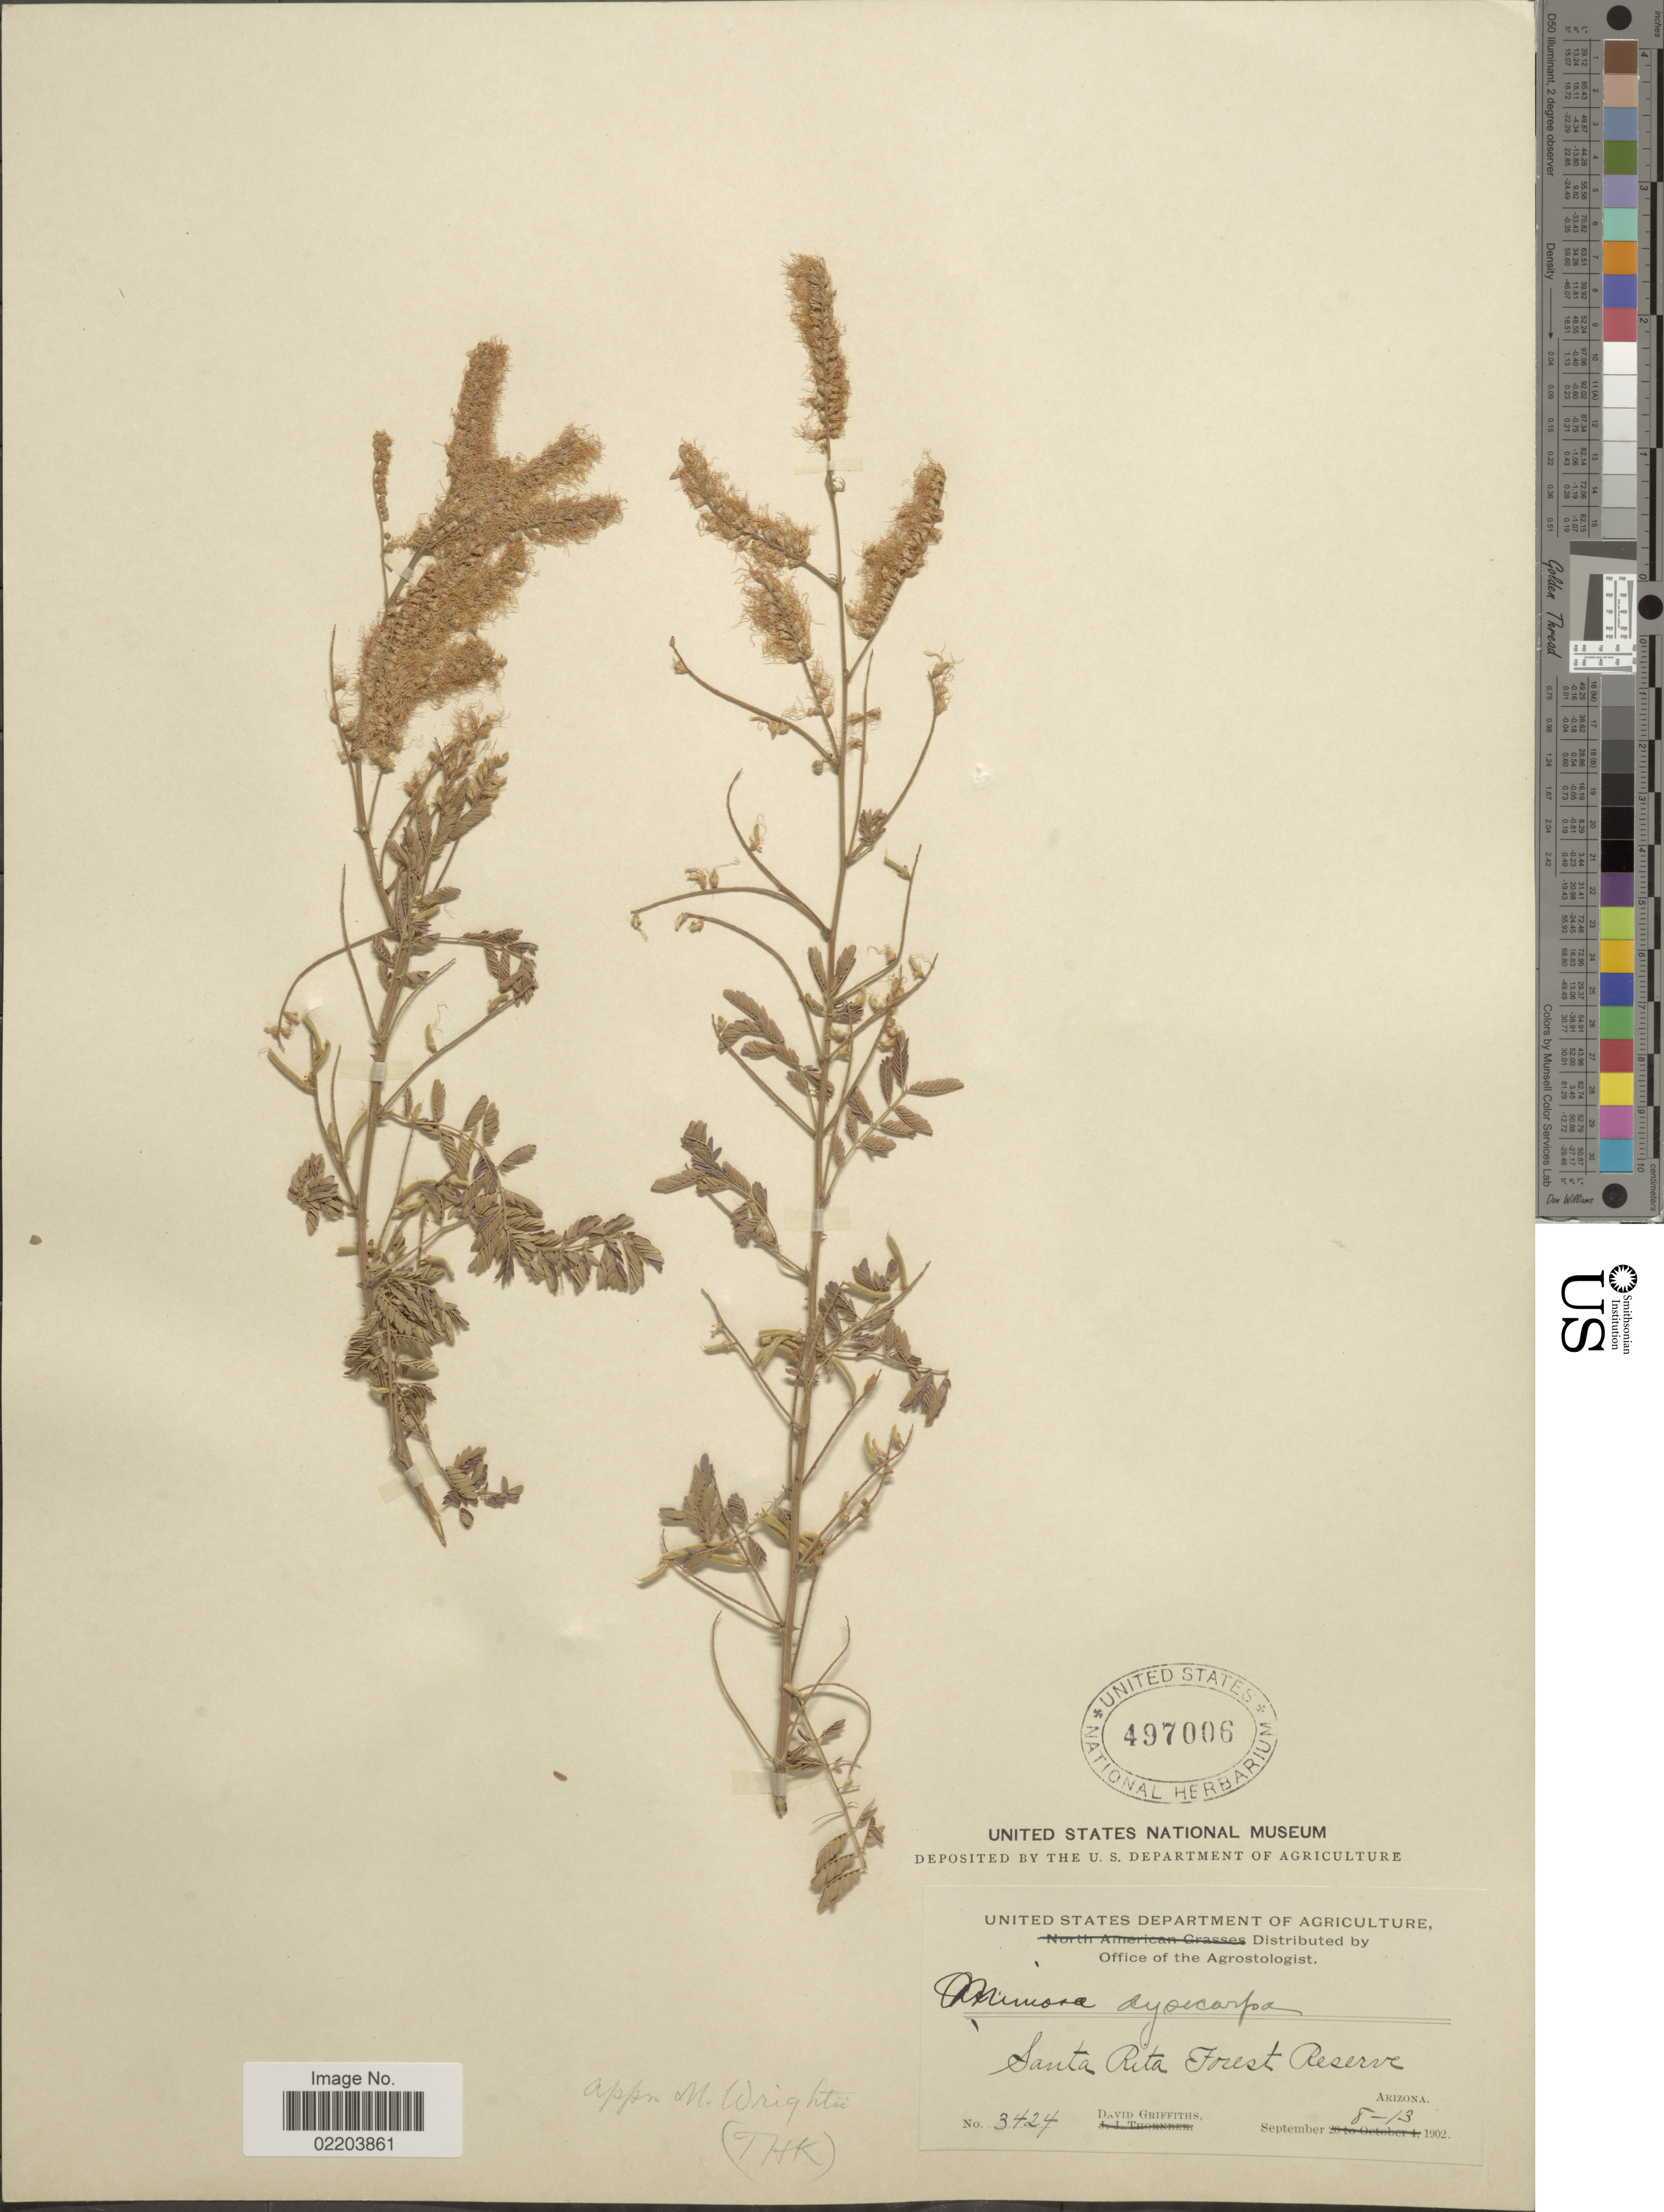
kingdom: Plantae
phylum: Tracheophyta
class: Magnoliopsida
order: Fabales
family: Fabaceae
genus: Mimosa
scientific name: Mimosa wrightii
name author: A. Gray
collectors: D. Griffiths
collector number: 3424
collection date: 1902-08-13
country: United States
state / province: Arizona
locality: Santa Rita Forest Reserve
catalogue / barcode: US 497006